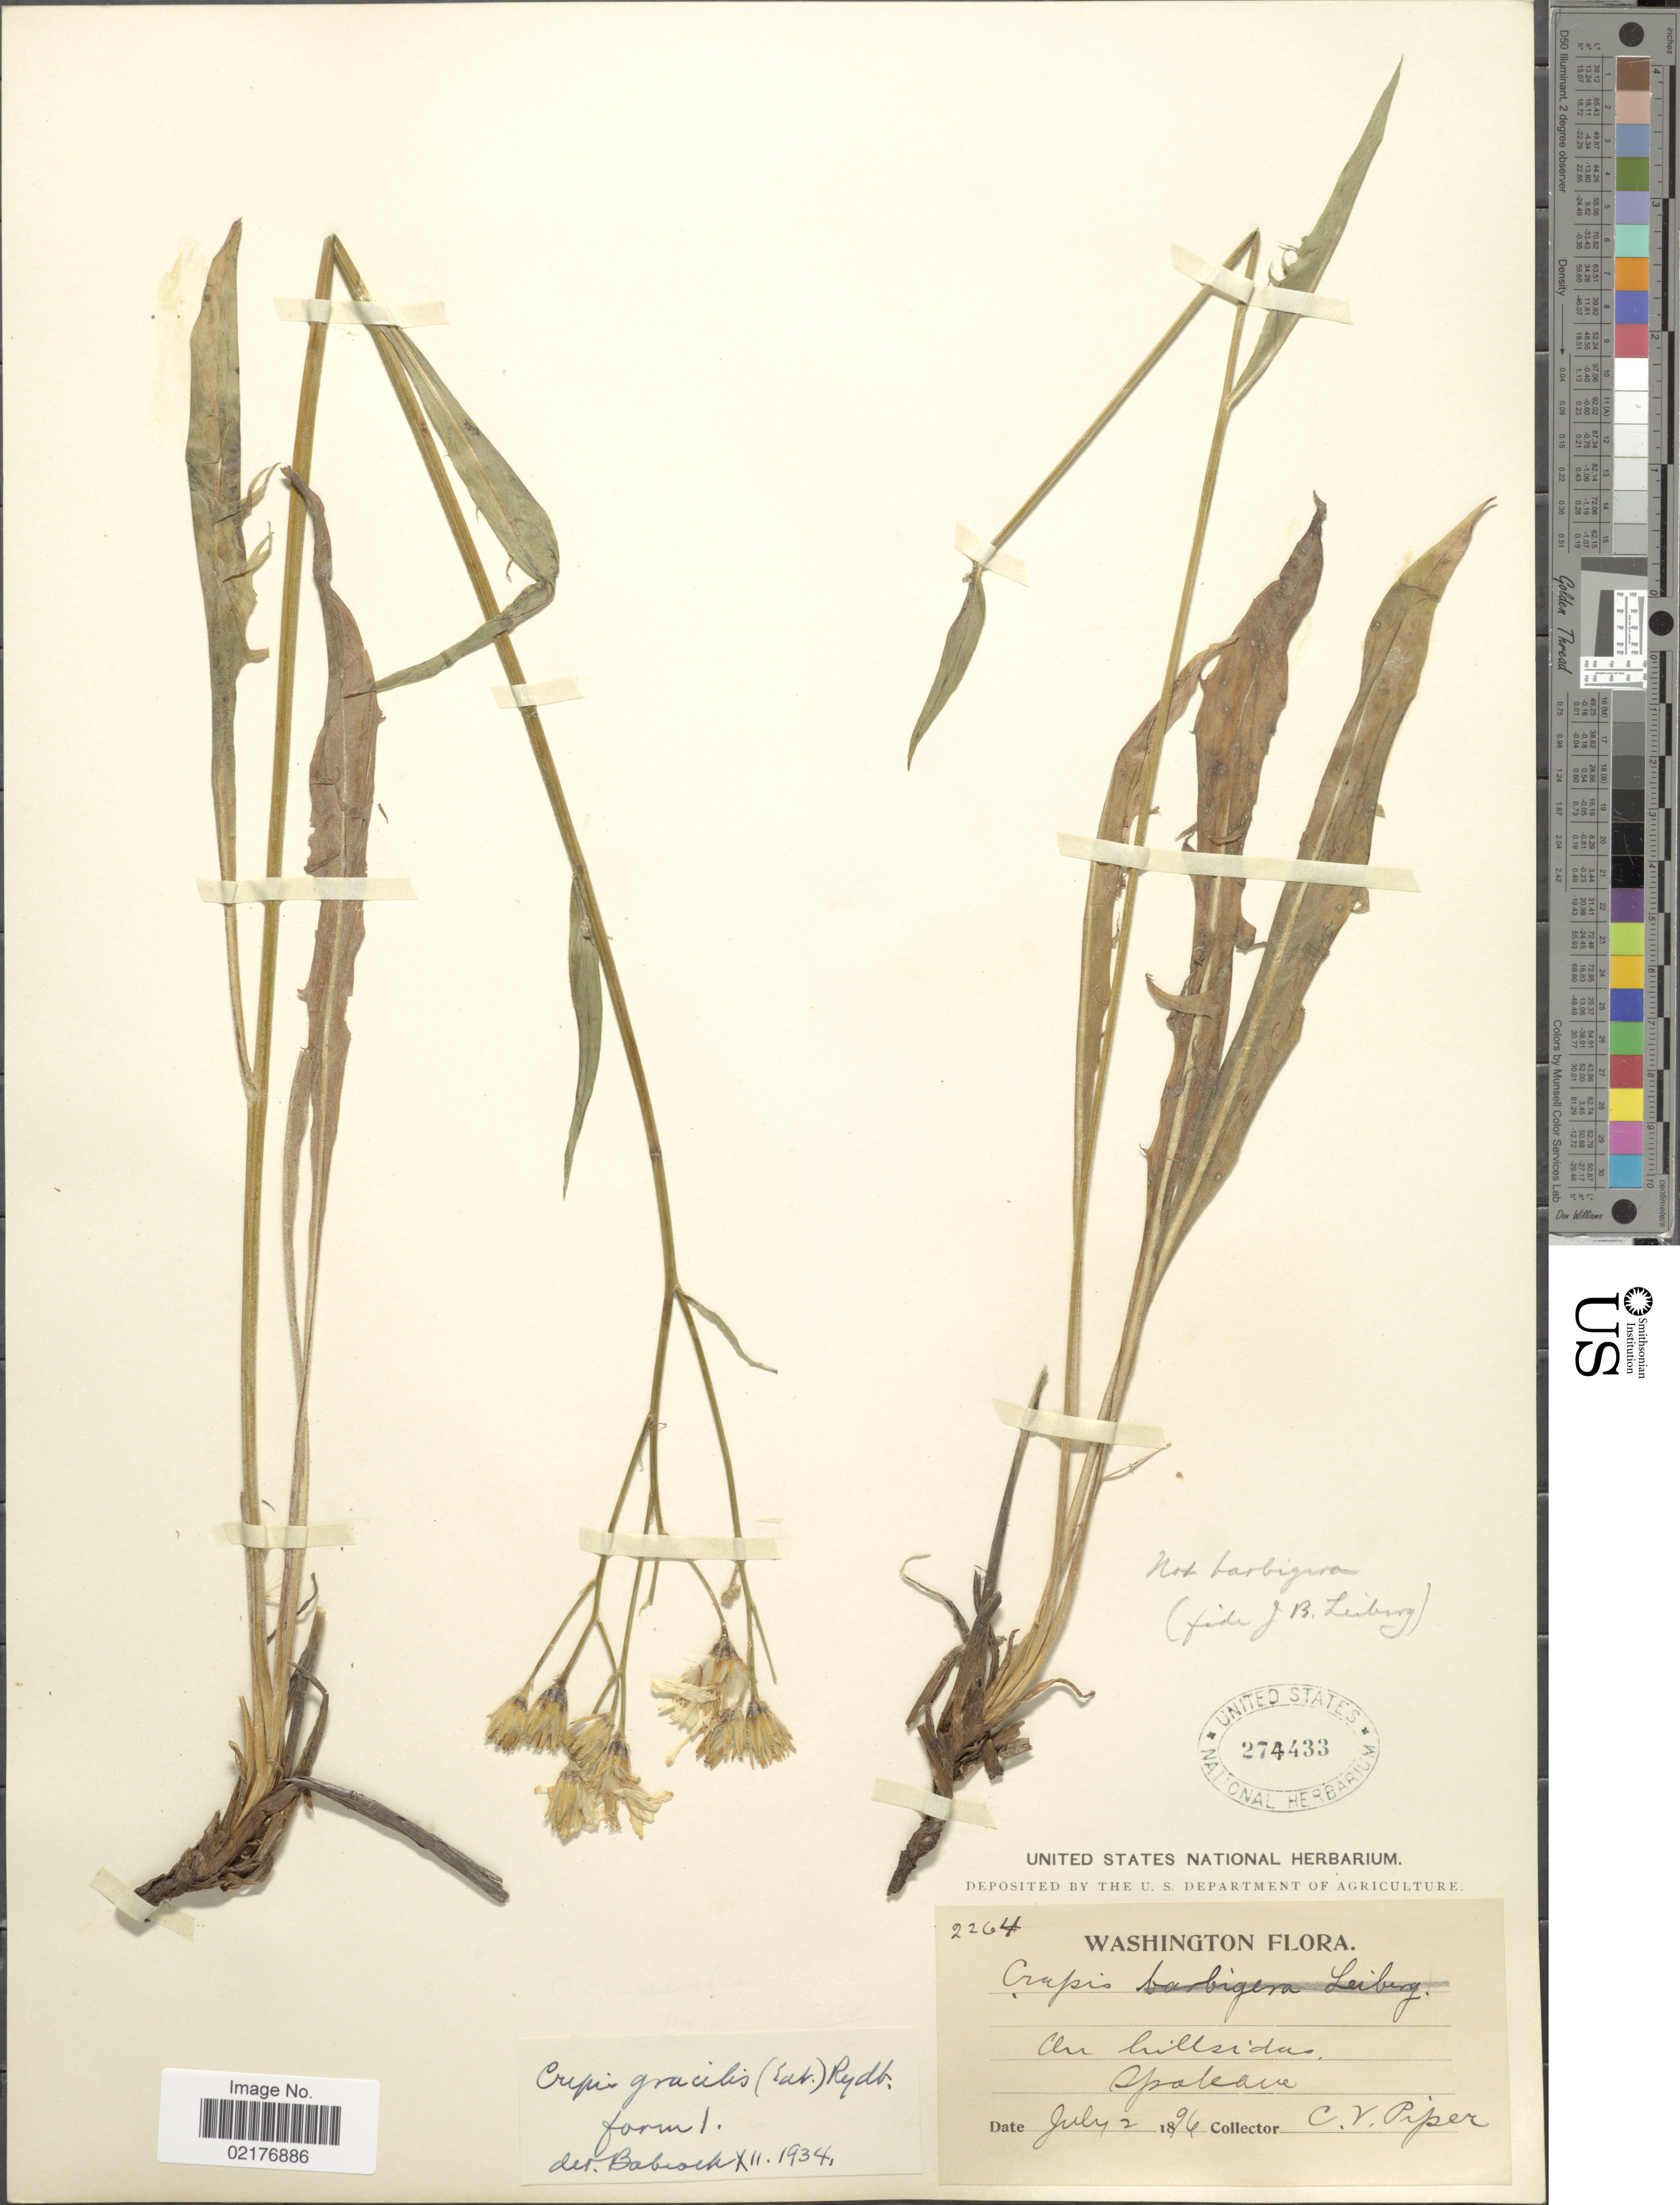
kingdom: Plantae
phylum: Tracheophyta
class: Magnoliopsida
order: Asterales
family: Asteraceae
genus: Crepis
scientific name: Crepis atribarba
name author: A. Heller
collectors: C. V. Piper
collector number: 2264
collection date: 1896-07-02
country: United States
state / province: Washington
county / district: Spokane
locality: Spokane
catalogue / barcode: US 274433